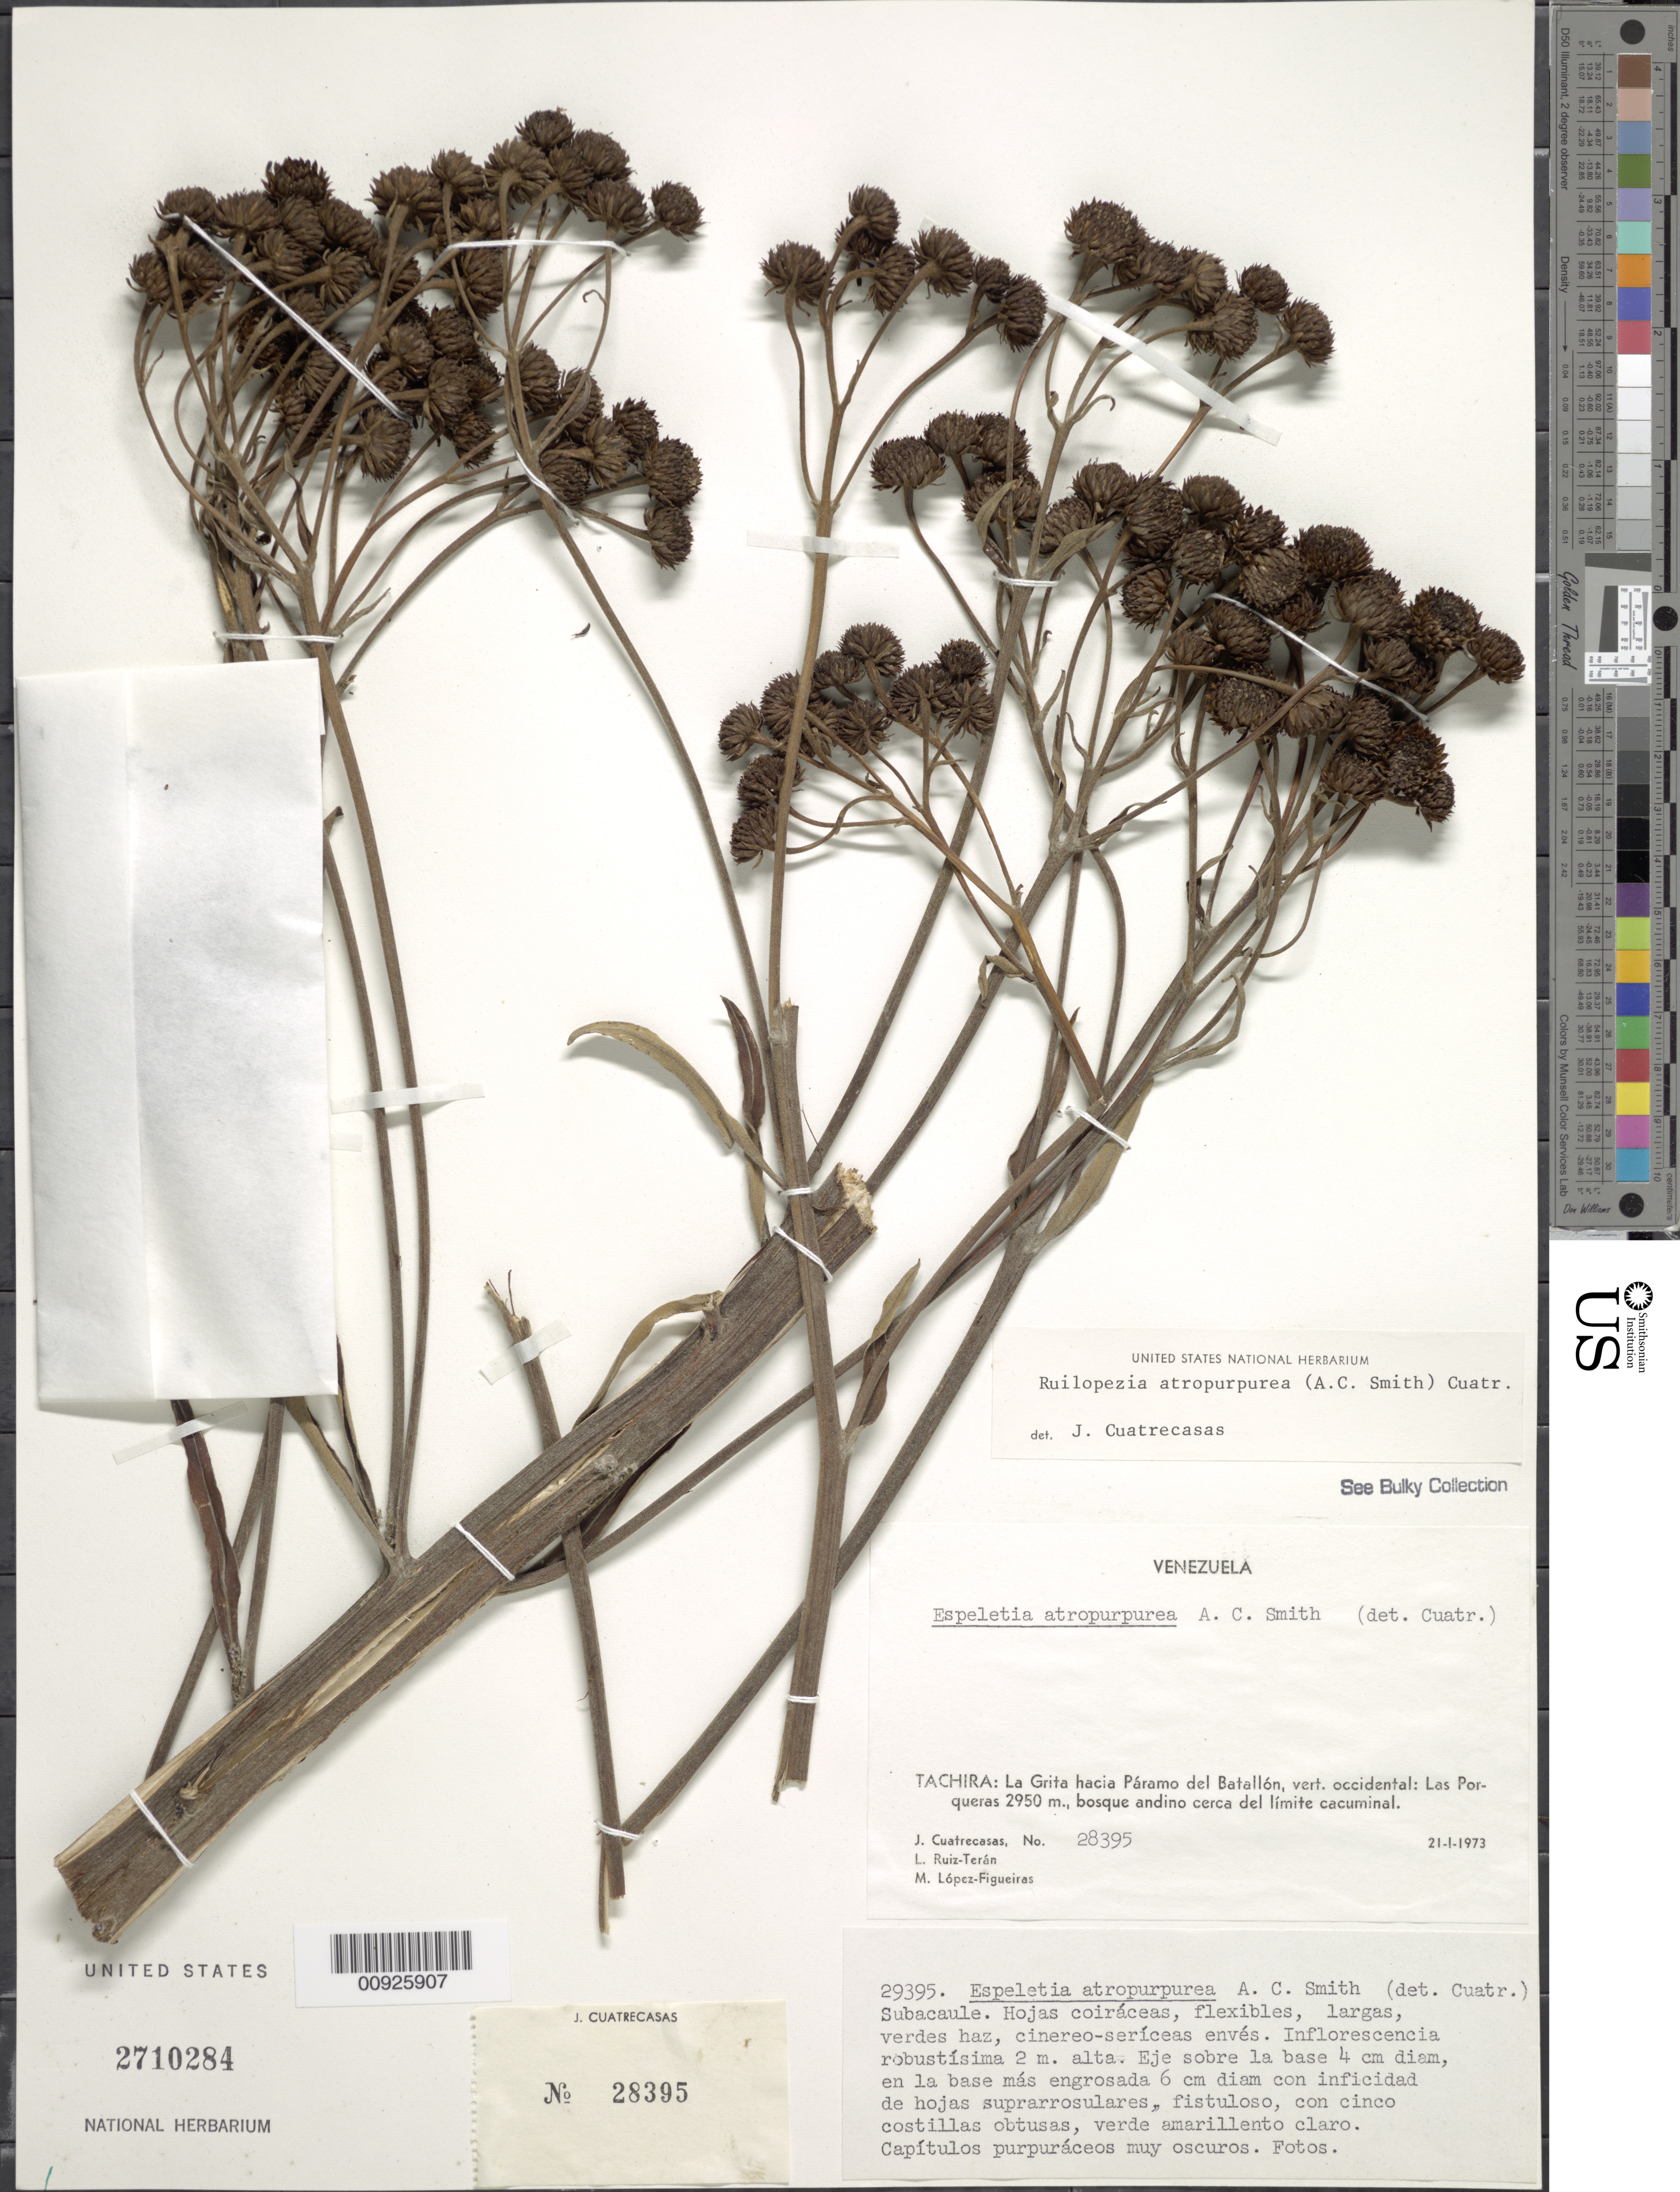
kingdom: Plantae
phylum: Tracheophyta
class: Magnoliopsida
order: Asterales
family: Asteraceae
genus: Ruilopezia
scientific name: Ruilopezia atropurpurea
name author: (A.C. Sm.) Cuatrec.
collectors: J. Cuatrecasas, L. E. Ruíz-Terán & M. López Figueiras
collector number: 28395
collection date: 1973-01-21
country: Venezuela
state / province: Táchira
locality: la Grita hacia el P. del Batallón, vert. Occidental: Las Porqueras.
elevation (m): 2950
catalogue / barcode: US 2710284